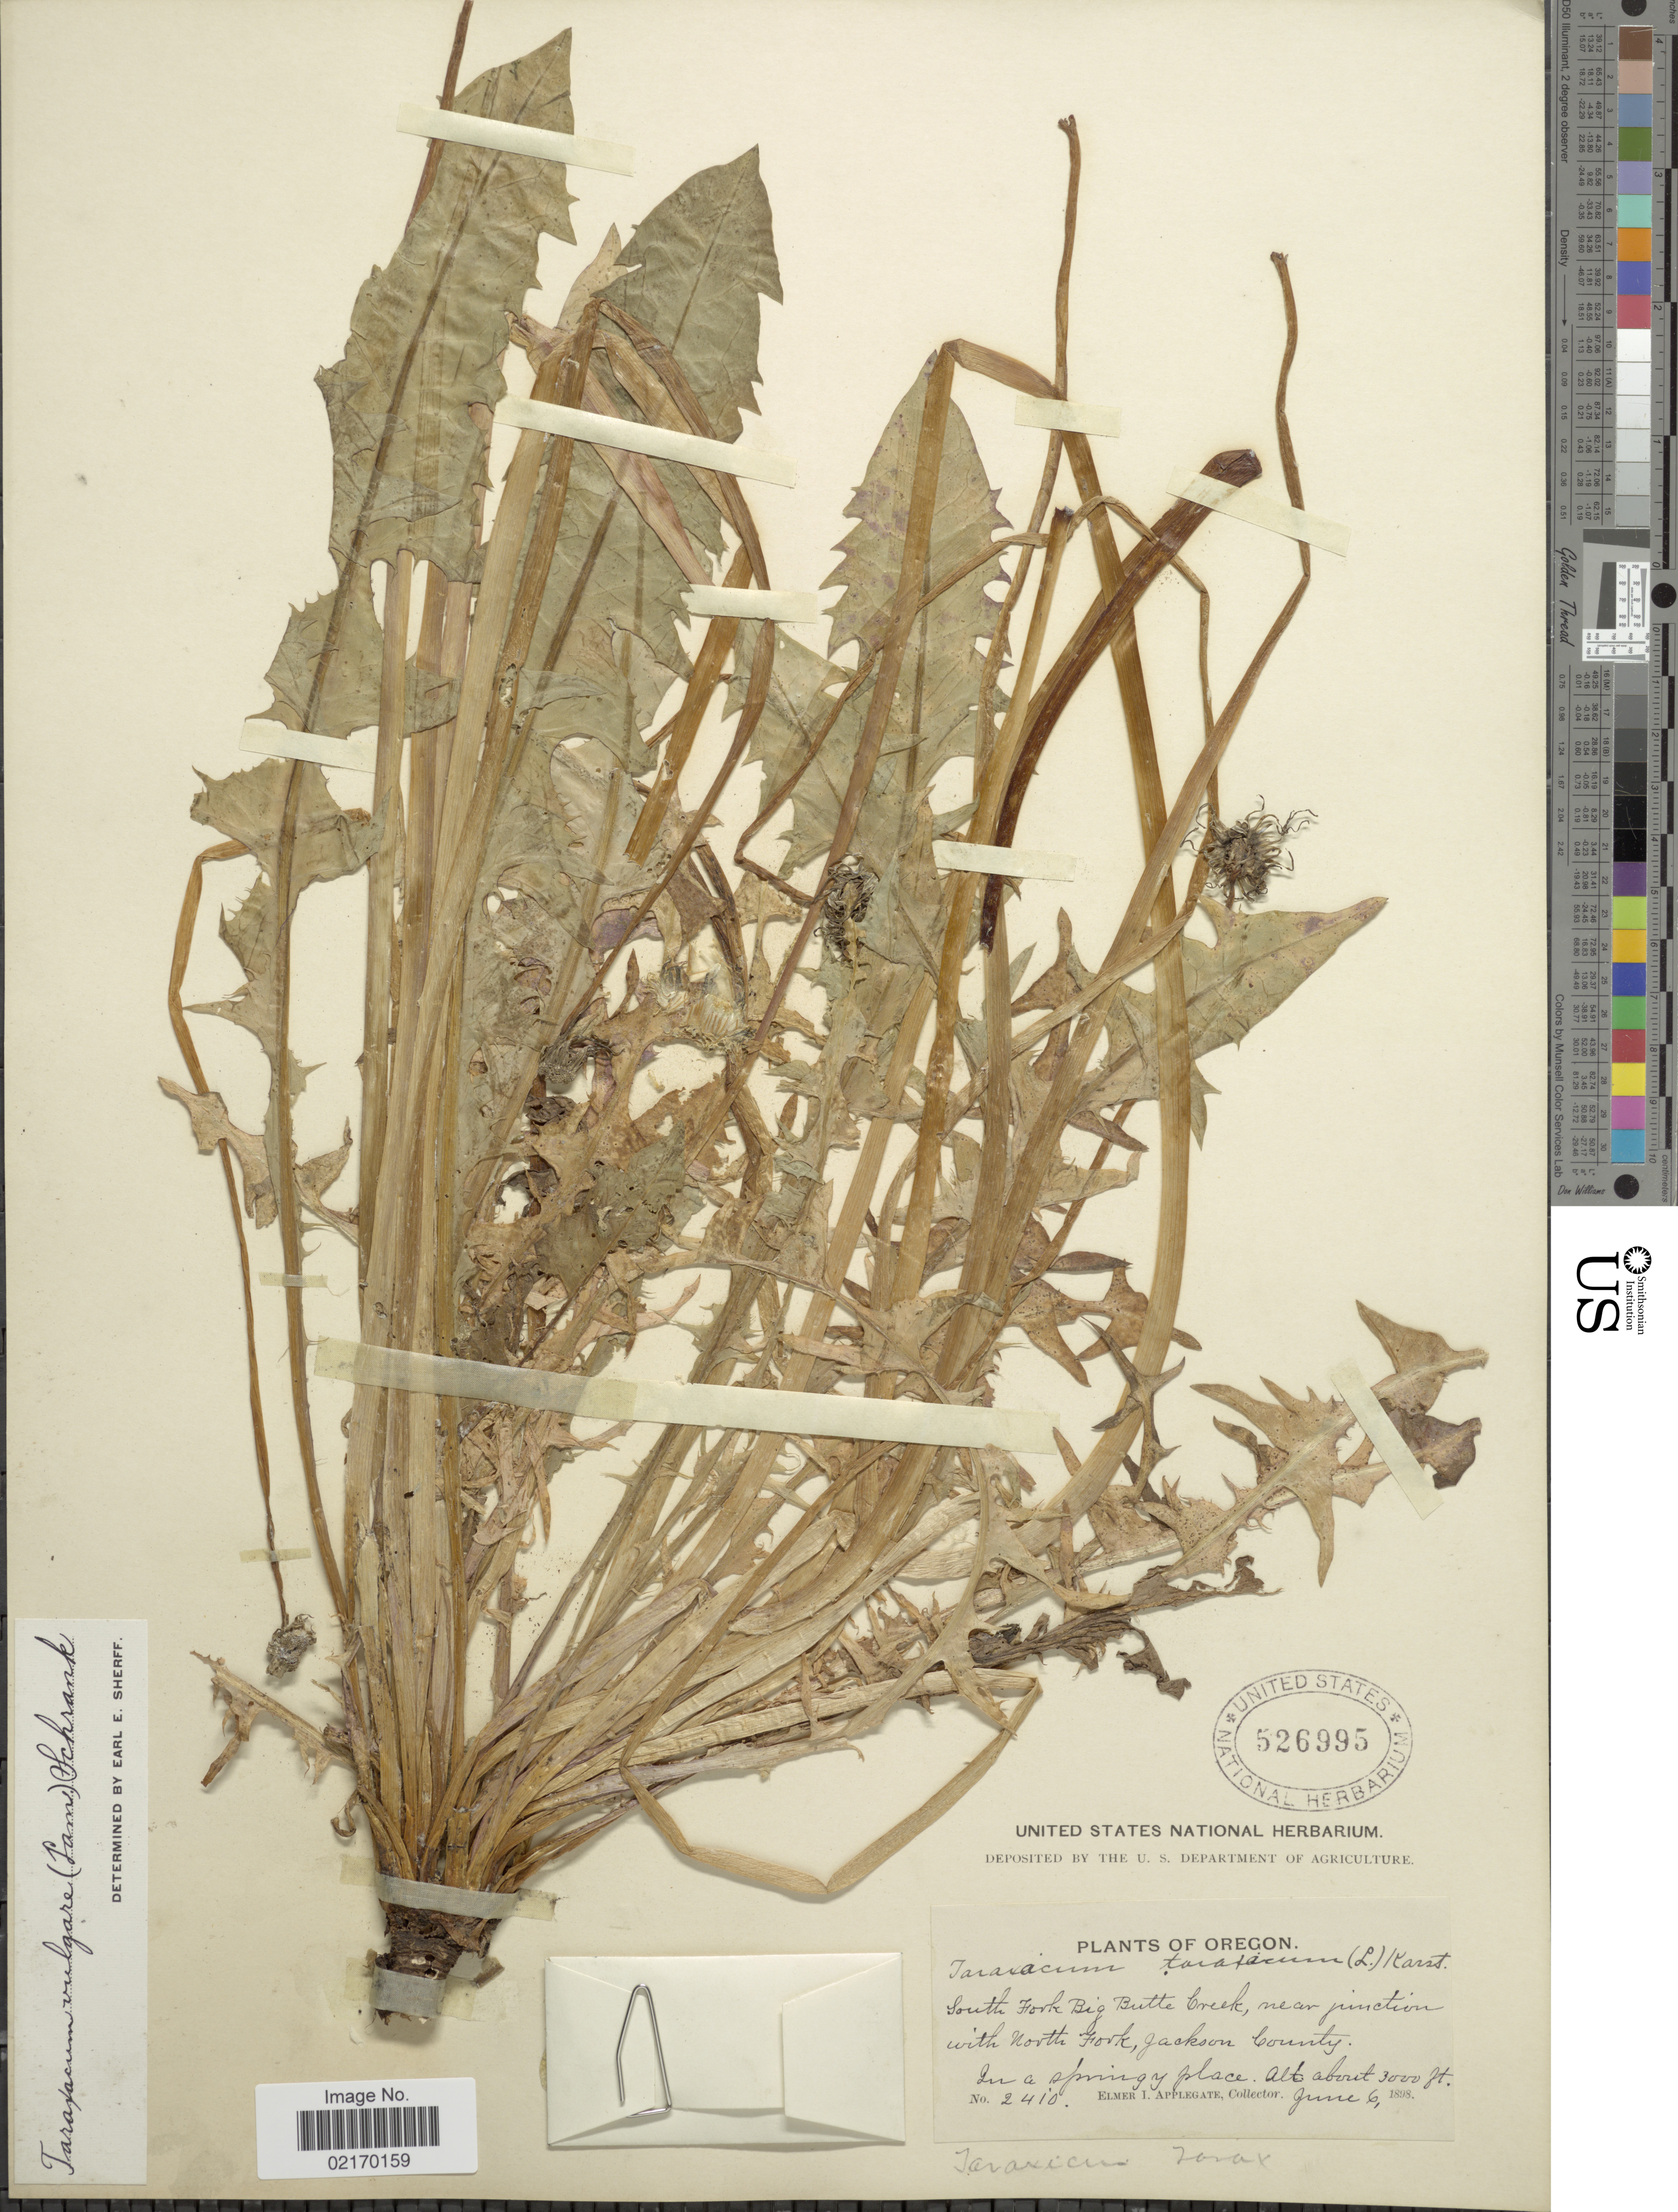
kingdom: Plantae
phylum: Tracheophyta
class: Magnoliopsida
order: Asterales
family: Asteraceae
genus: Taraxacum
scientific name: Taraxacum officinale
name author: G.H. Weber ex F.H. Wigg.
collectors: E. I. Applegate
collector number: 2410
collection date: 1898-06-06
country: United States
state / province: Oregon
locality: South Fork Big Butte Creek, near junction with North Fork, Jackson County, in a springy place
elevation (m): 914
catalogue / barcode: US 526995